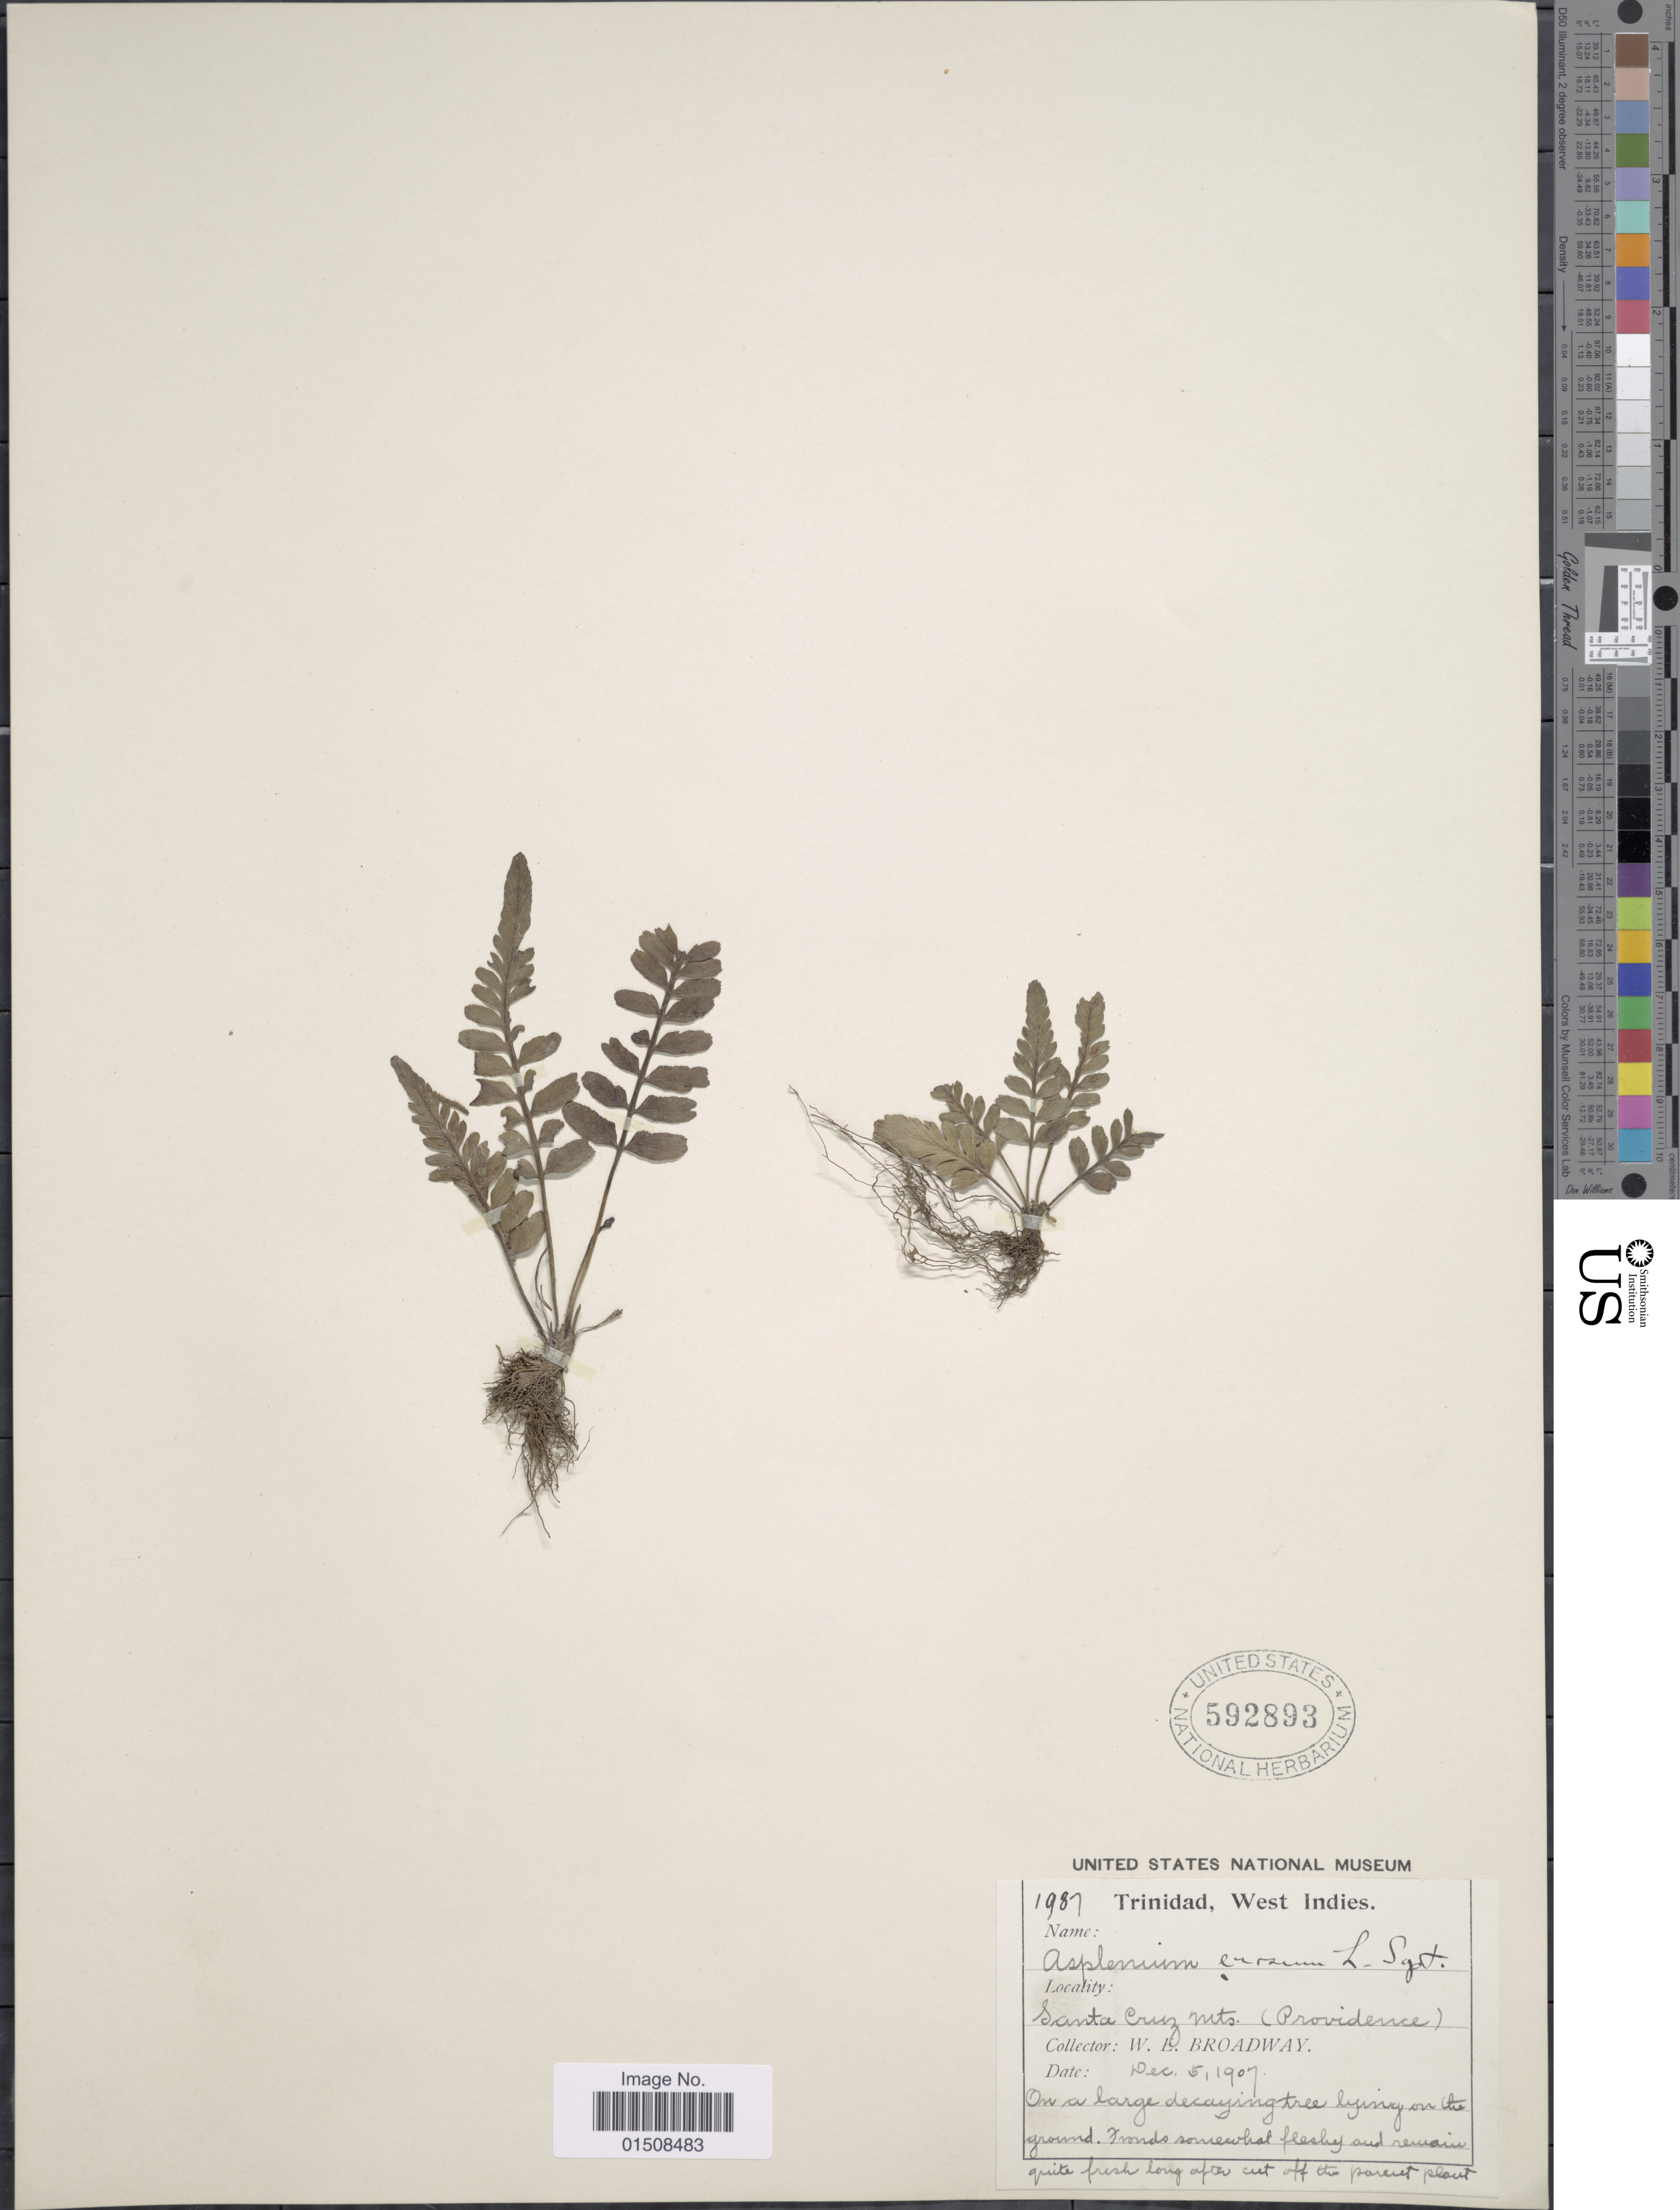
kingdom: Plantae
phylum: Tracheophyta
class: Polypodiopsida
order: Polypodiales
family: Aspleniaceae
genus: Asplenium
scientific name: Asplenium auritum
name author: Sw.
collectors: W. E. Broadway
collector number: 1987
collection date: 1907-12-05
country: Trinidad and Tobago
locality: Trinidad, Santa Cruz, Mts. (Provindence)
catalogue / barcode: US 592893